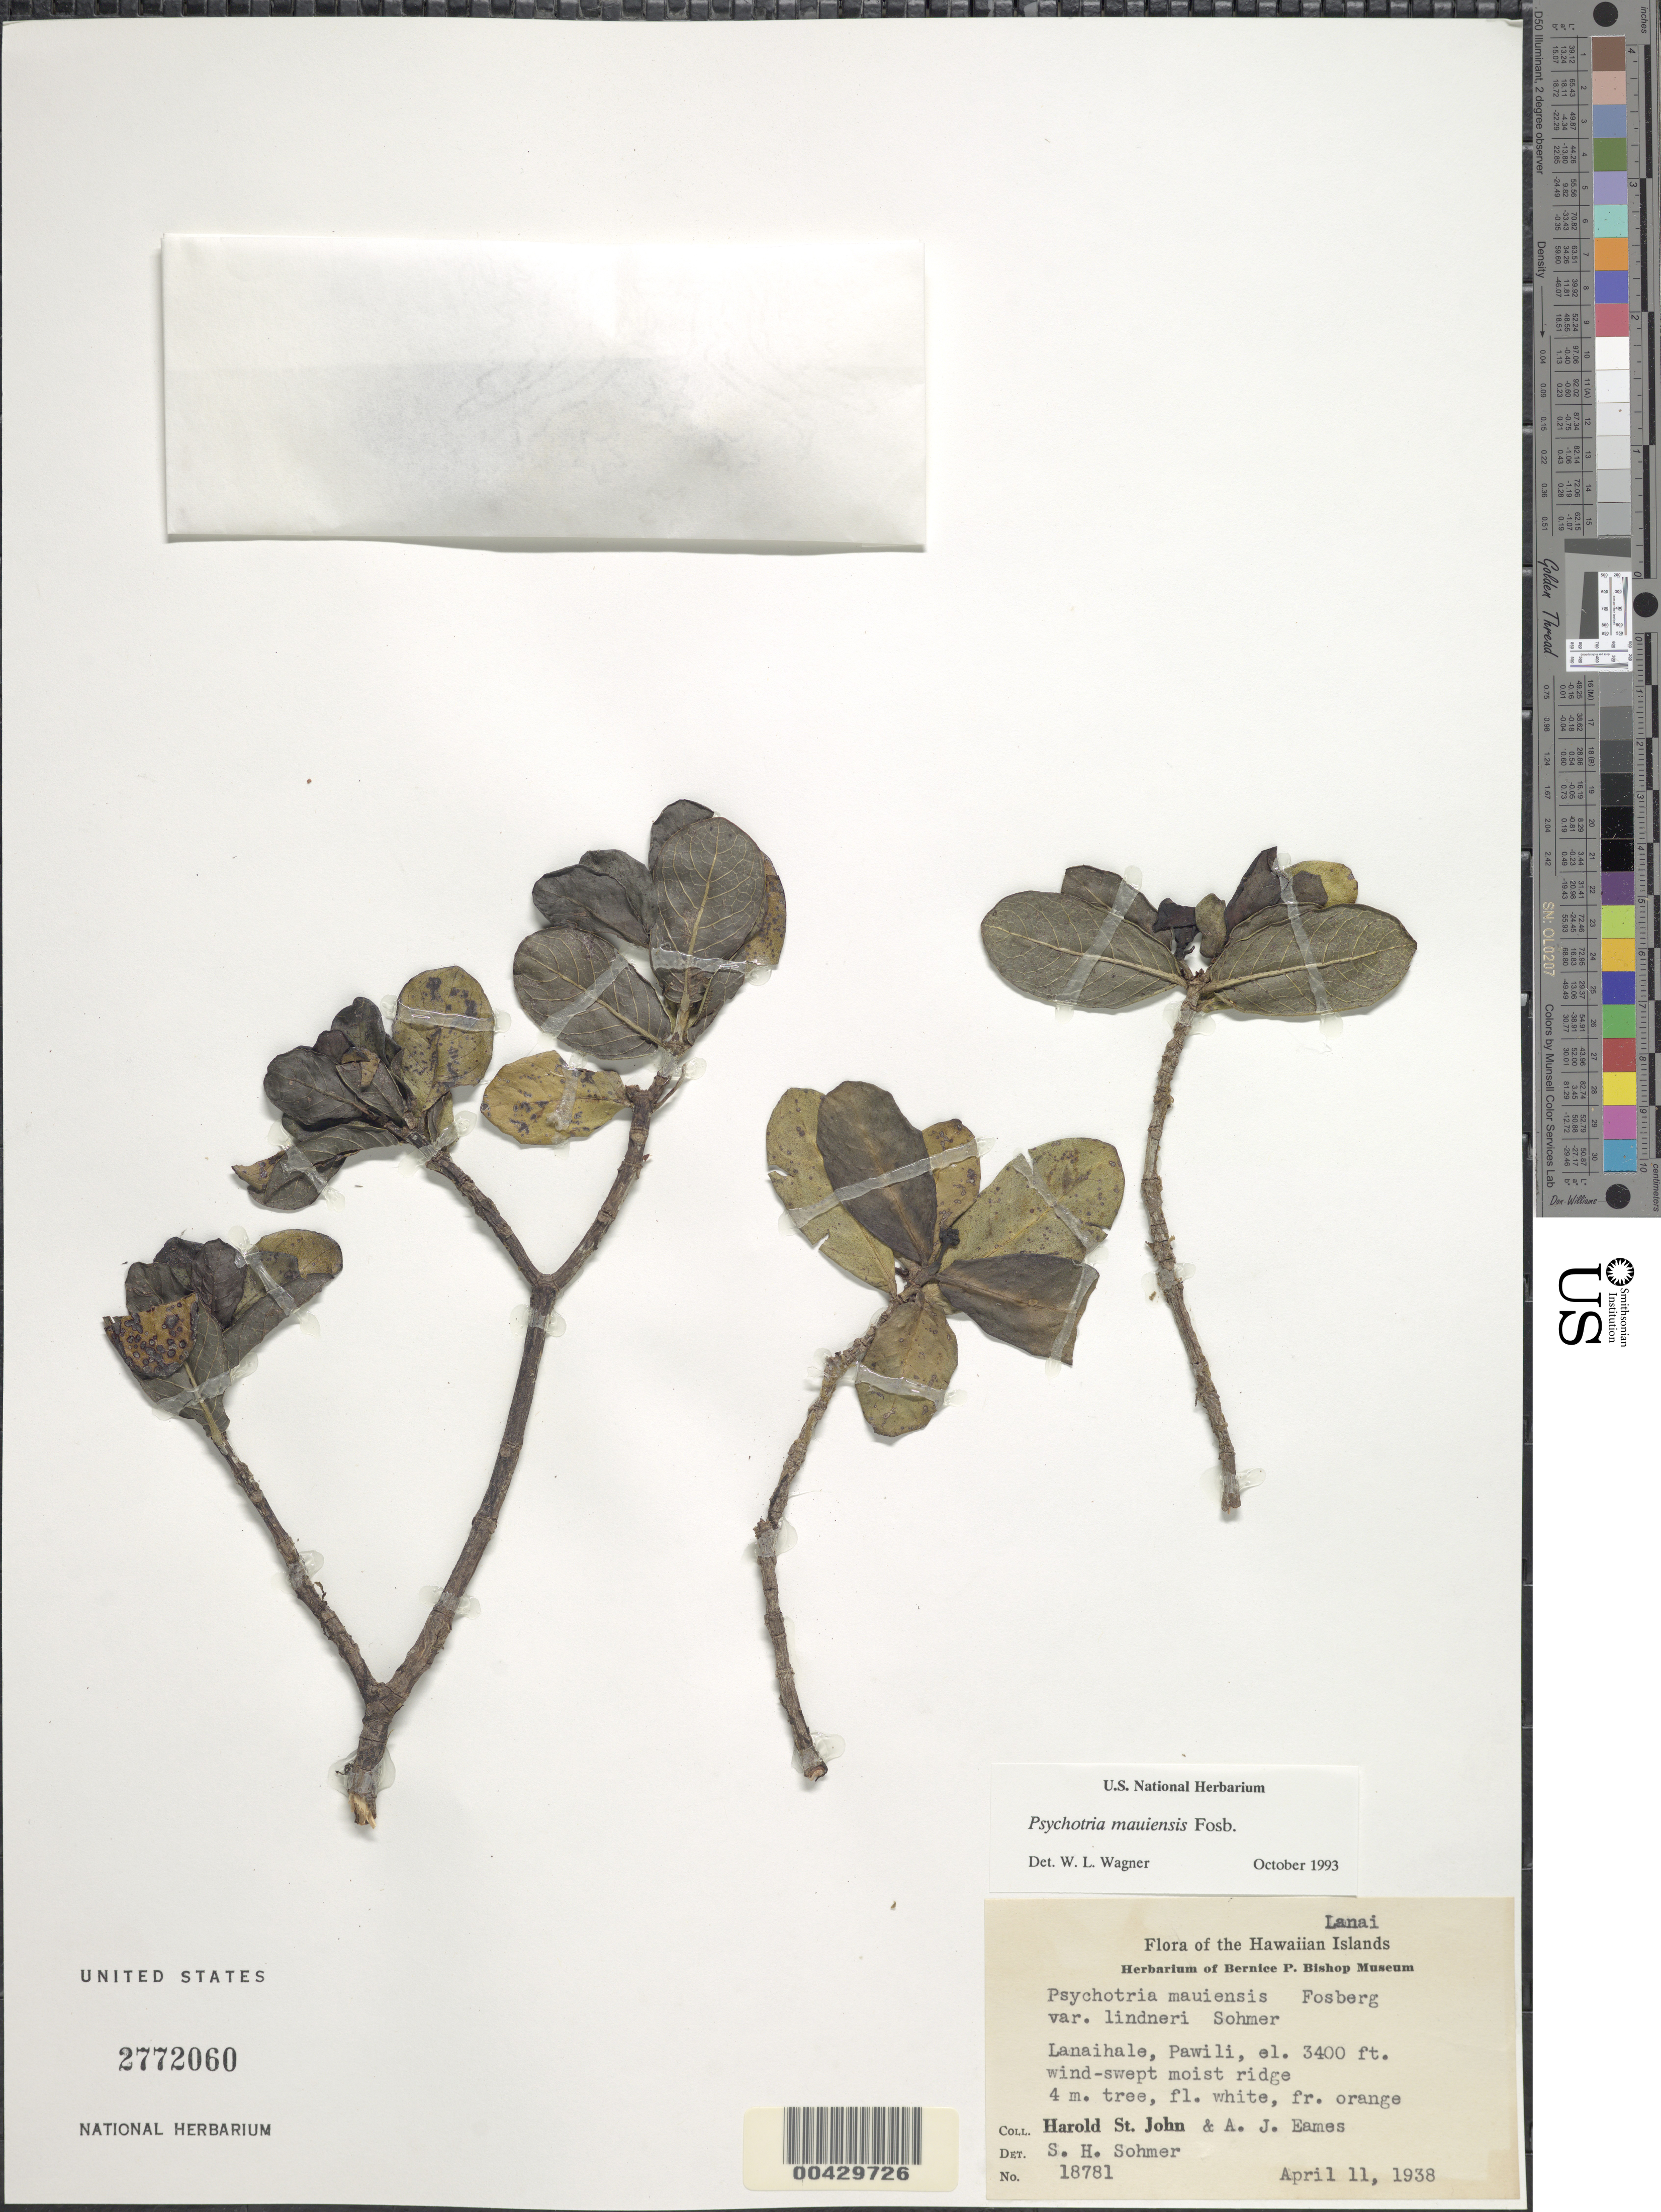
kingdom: Plantae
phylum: Tracheophyta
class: Magnoliopsida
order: Gentianales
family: Rubiaceae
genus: Psychotria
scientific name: Psychotria mauiensis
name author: Fosberg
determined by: Wagner, W. L., (BOT), Smithsonian Institution - National Museum of Natural History (UNITED STATES)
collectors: H. St. John & A. J. Eames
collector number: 18781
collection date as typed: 11 Apr 1938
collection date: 1938-04-11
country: United States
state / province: Hawaii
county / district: Maui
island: Lana'i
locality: Lanaihale, Pawili.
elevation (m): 1036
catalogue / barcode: US 2772060